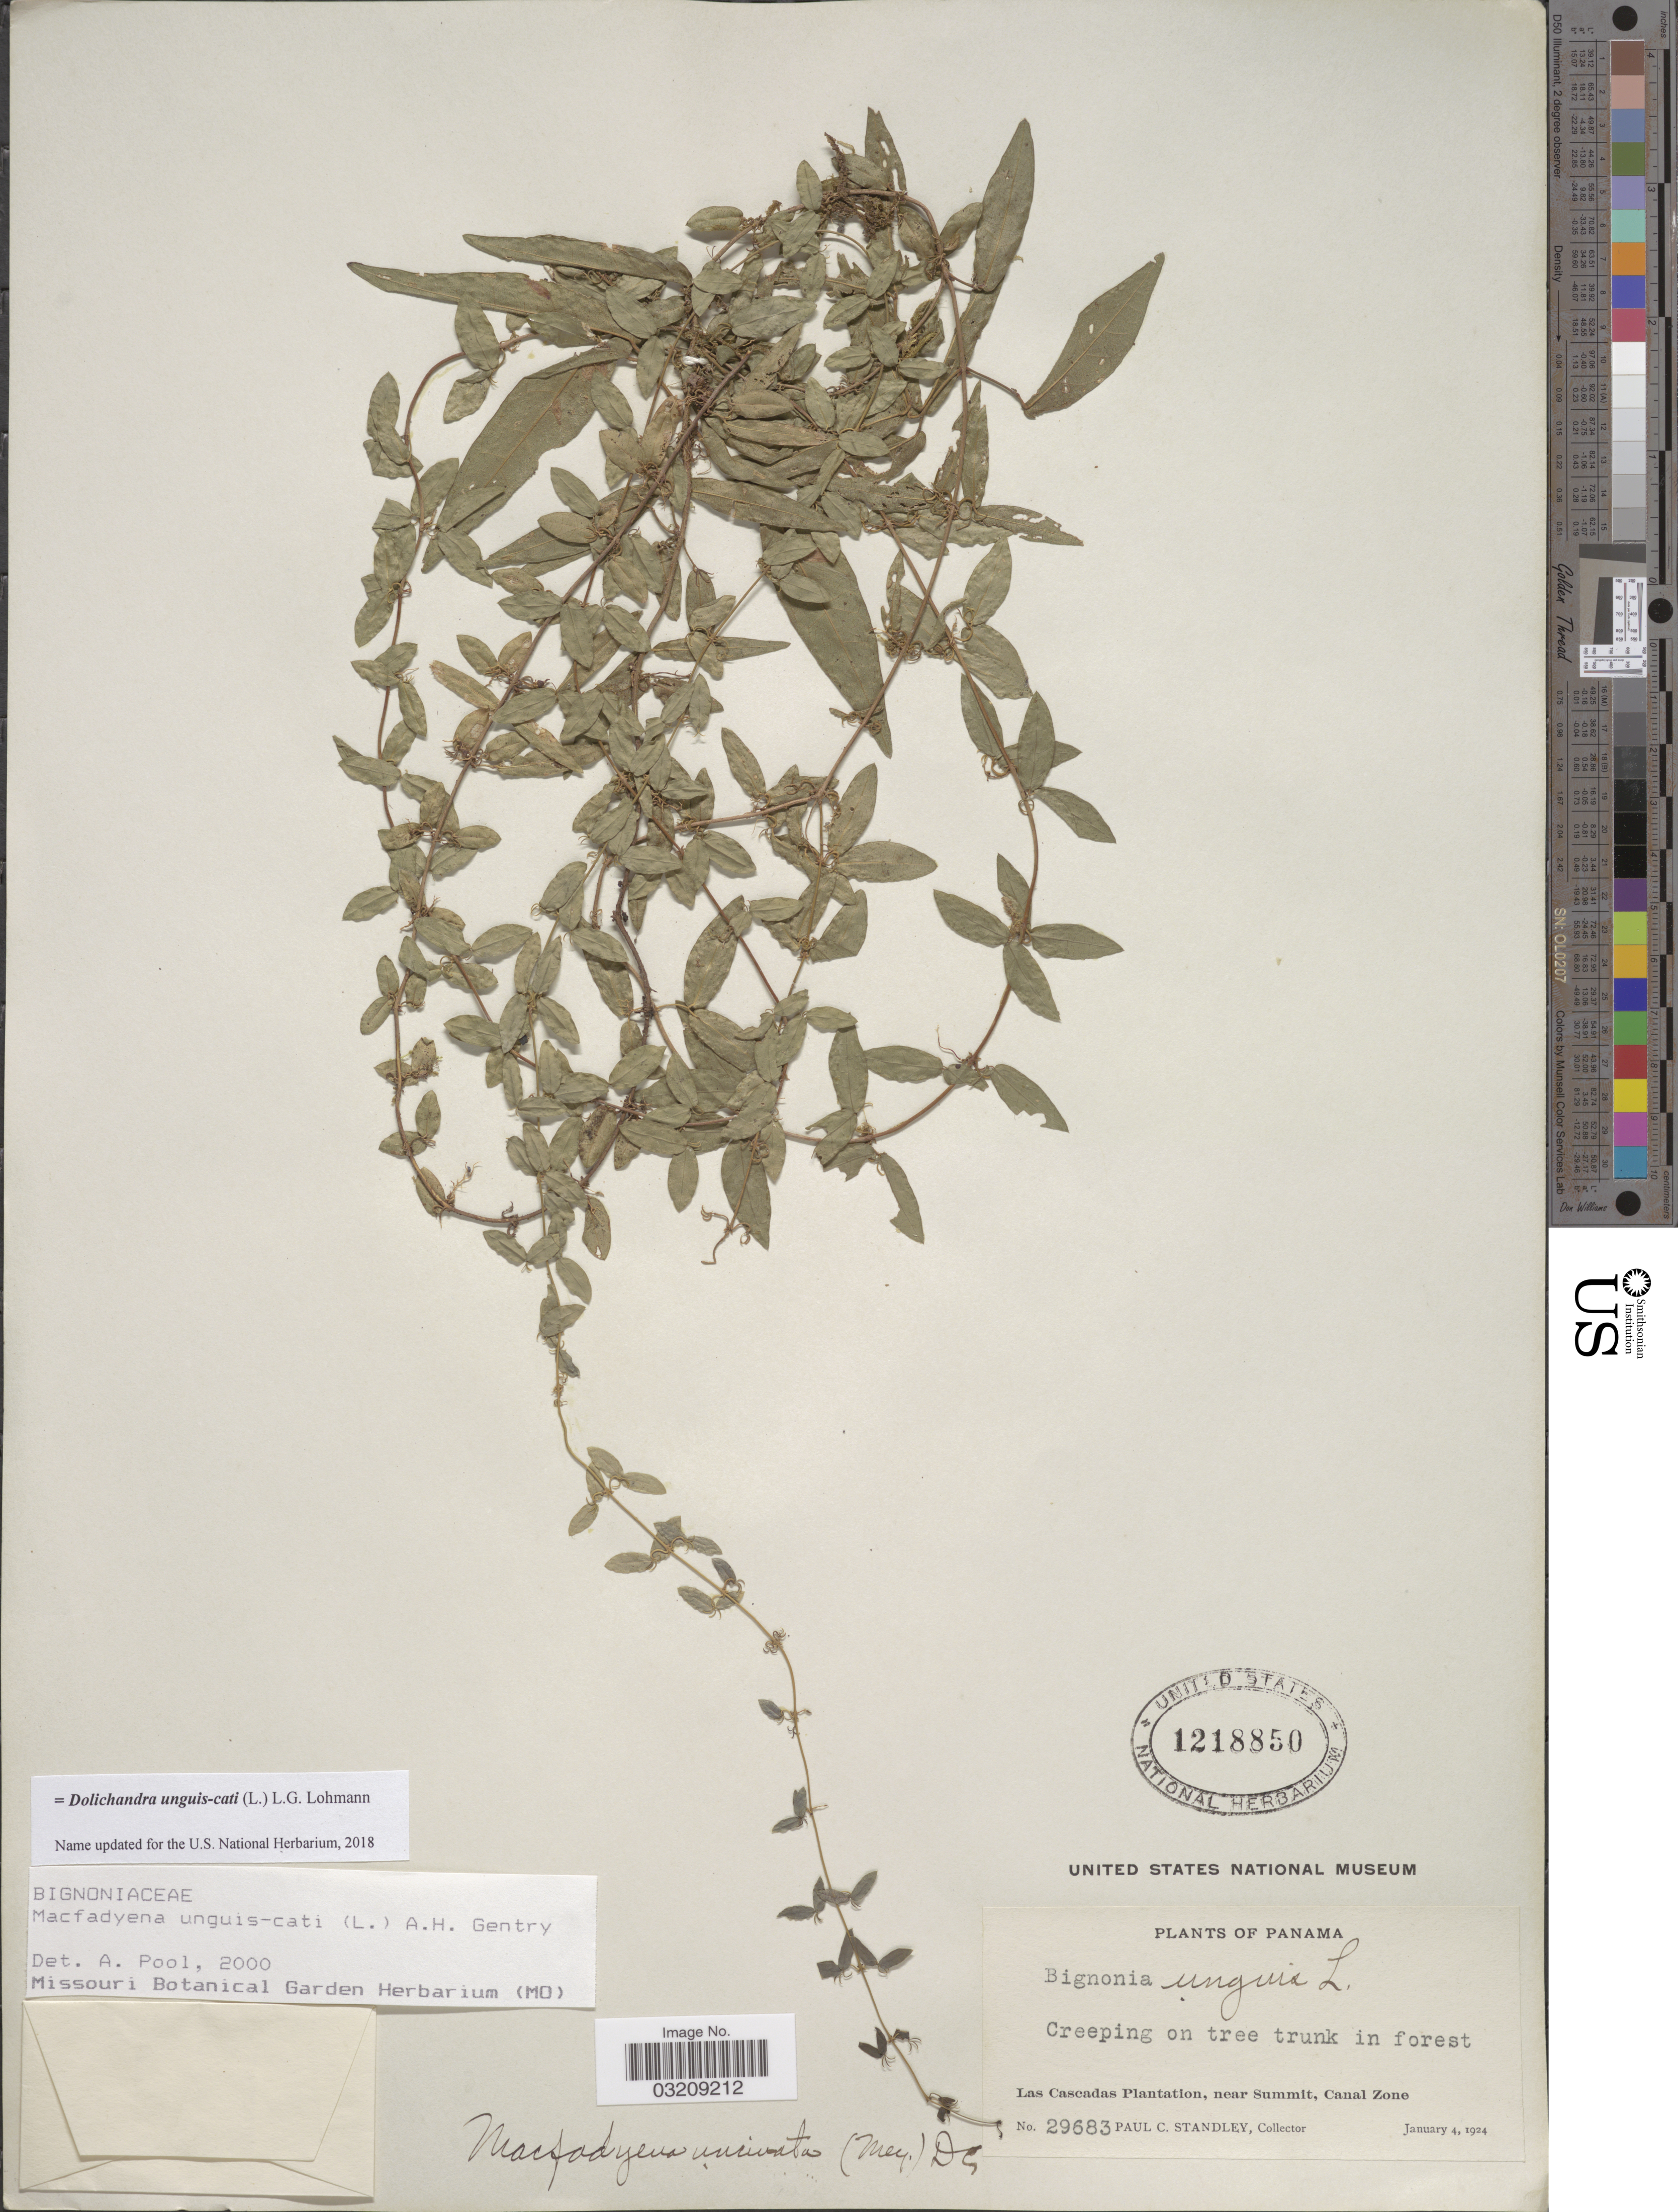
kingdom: Plantae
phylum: Tracheophyta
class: Magnoliopsida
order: Lamiales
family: Bignoniaceae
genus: Dolichandra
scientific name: Dolichandra unguis-cati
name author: (L.) L.G. Lohmann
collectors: P. C. Standley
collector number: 29683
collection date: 1924-01-04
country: Panama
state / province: Colón / Panamá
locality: Las Cascadas Plantation, near Summit, Canal Zone.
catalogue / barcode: US 1218850